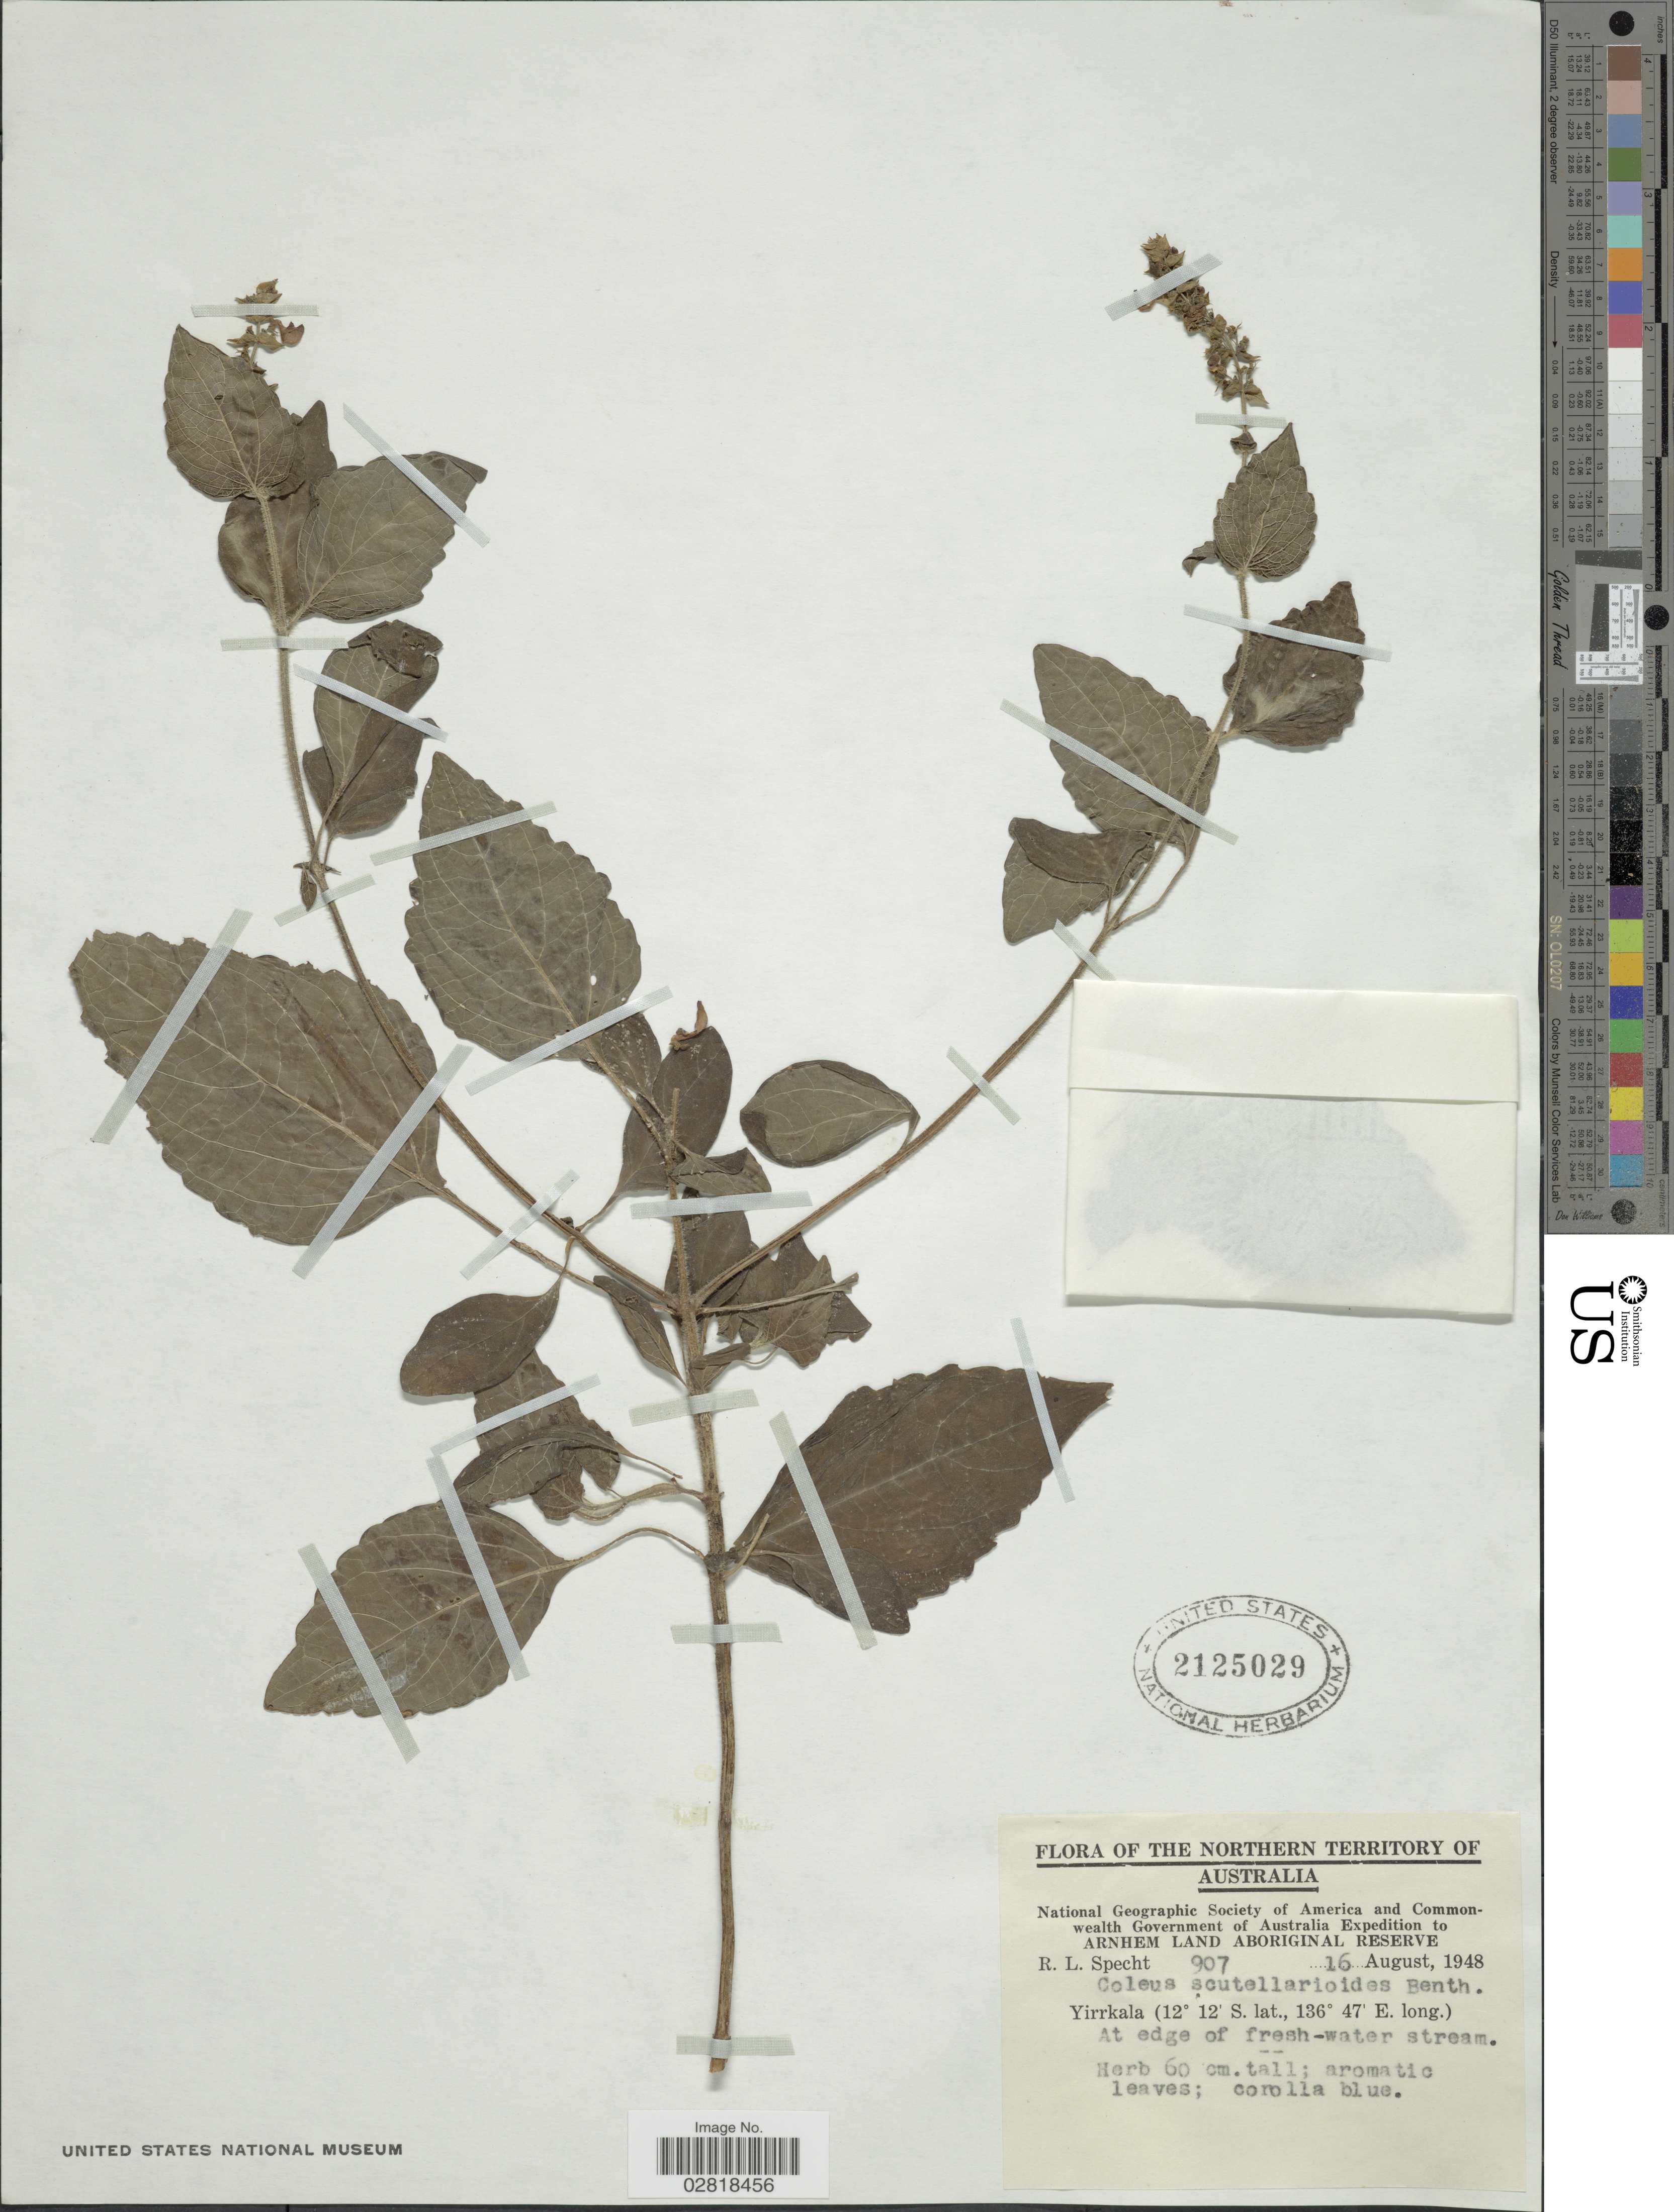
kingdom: Plantae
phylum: Tracheophyta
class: Magnoliopsida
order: Lamiales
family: Lamiaceae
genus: Plectranthus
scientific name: Plectranthus scutellarioides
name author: (L.) R. Br.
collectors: R. L. Specht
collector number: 907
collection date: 1948-08-16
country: Australia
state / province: Northern Territory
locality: Arnhem Land Aboriginal Reserve. Yirrkala.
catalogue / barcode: US 2125029